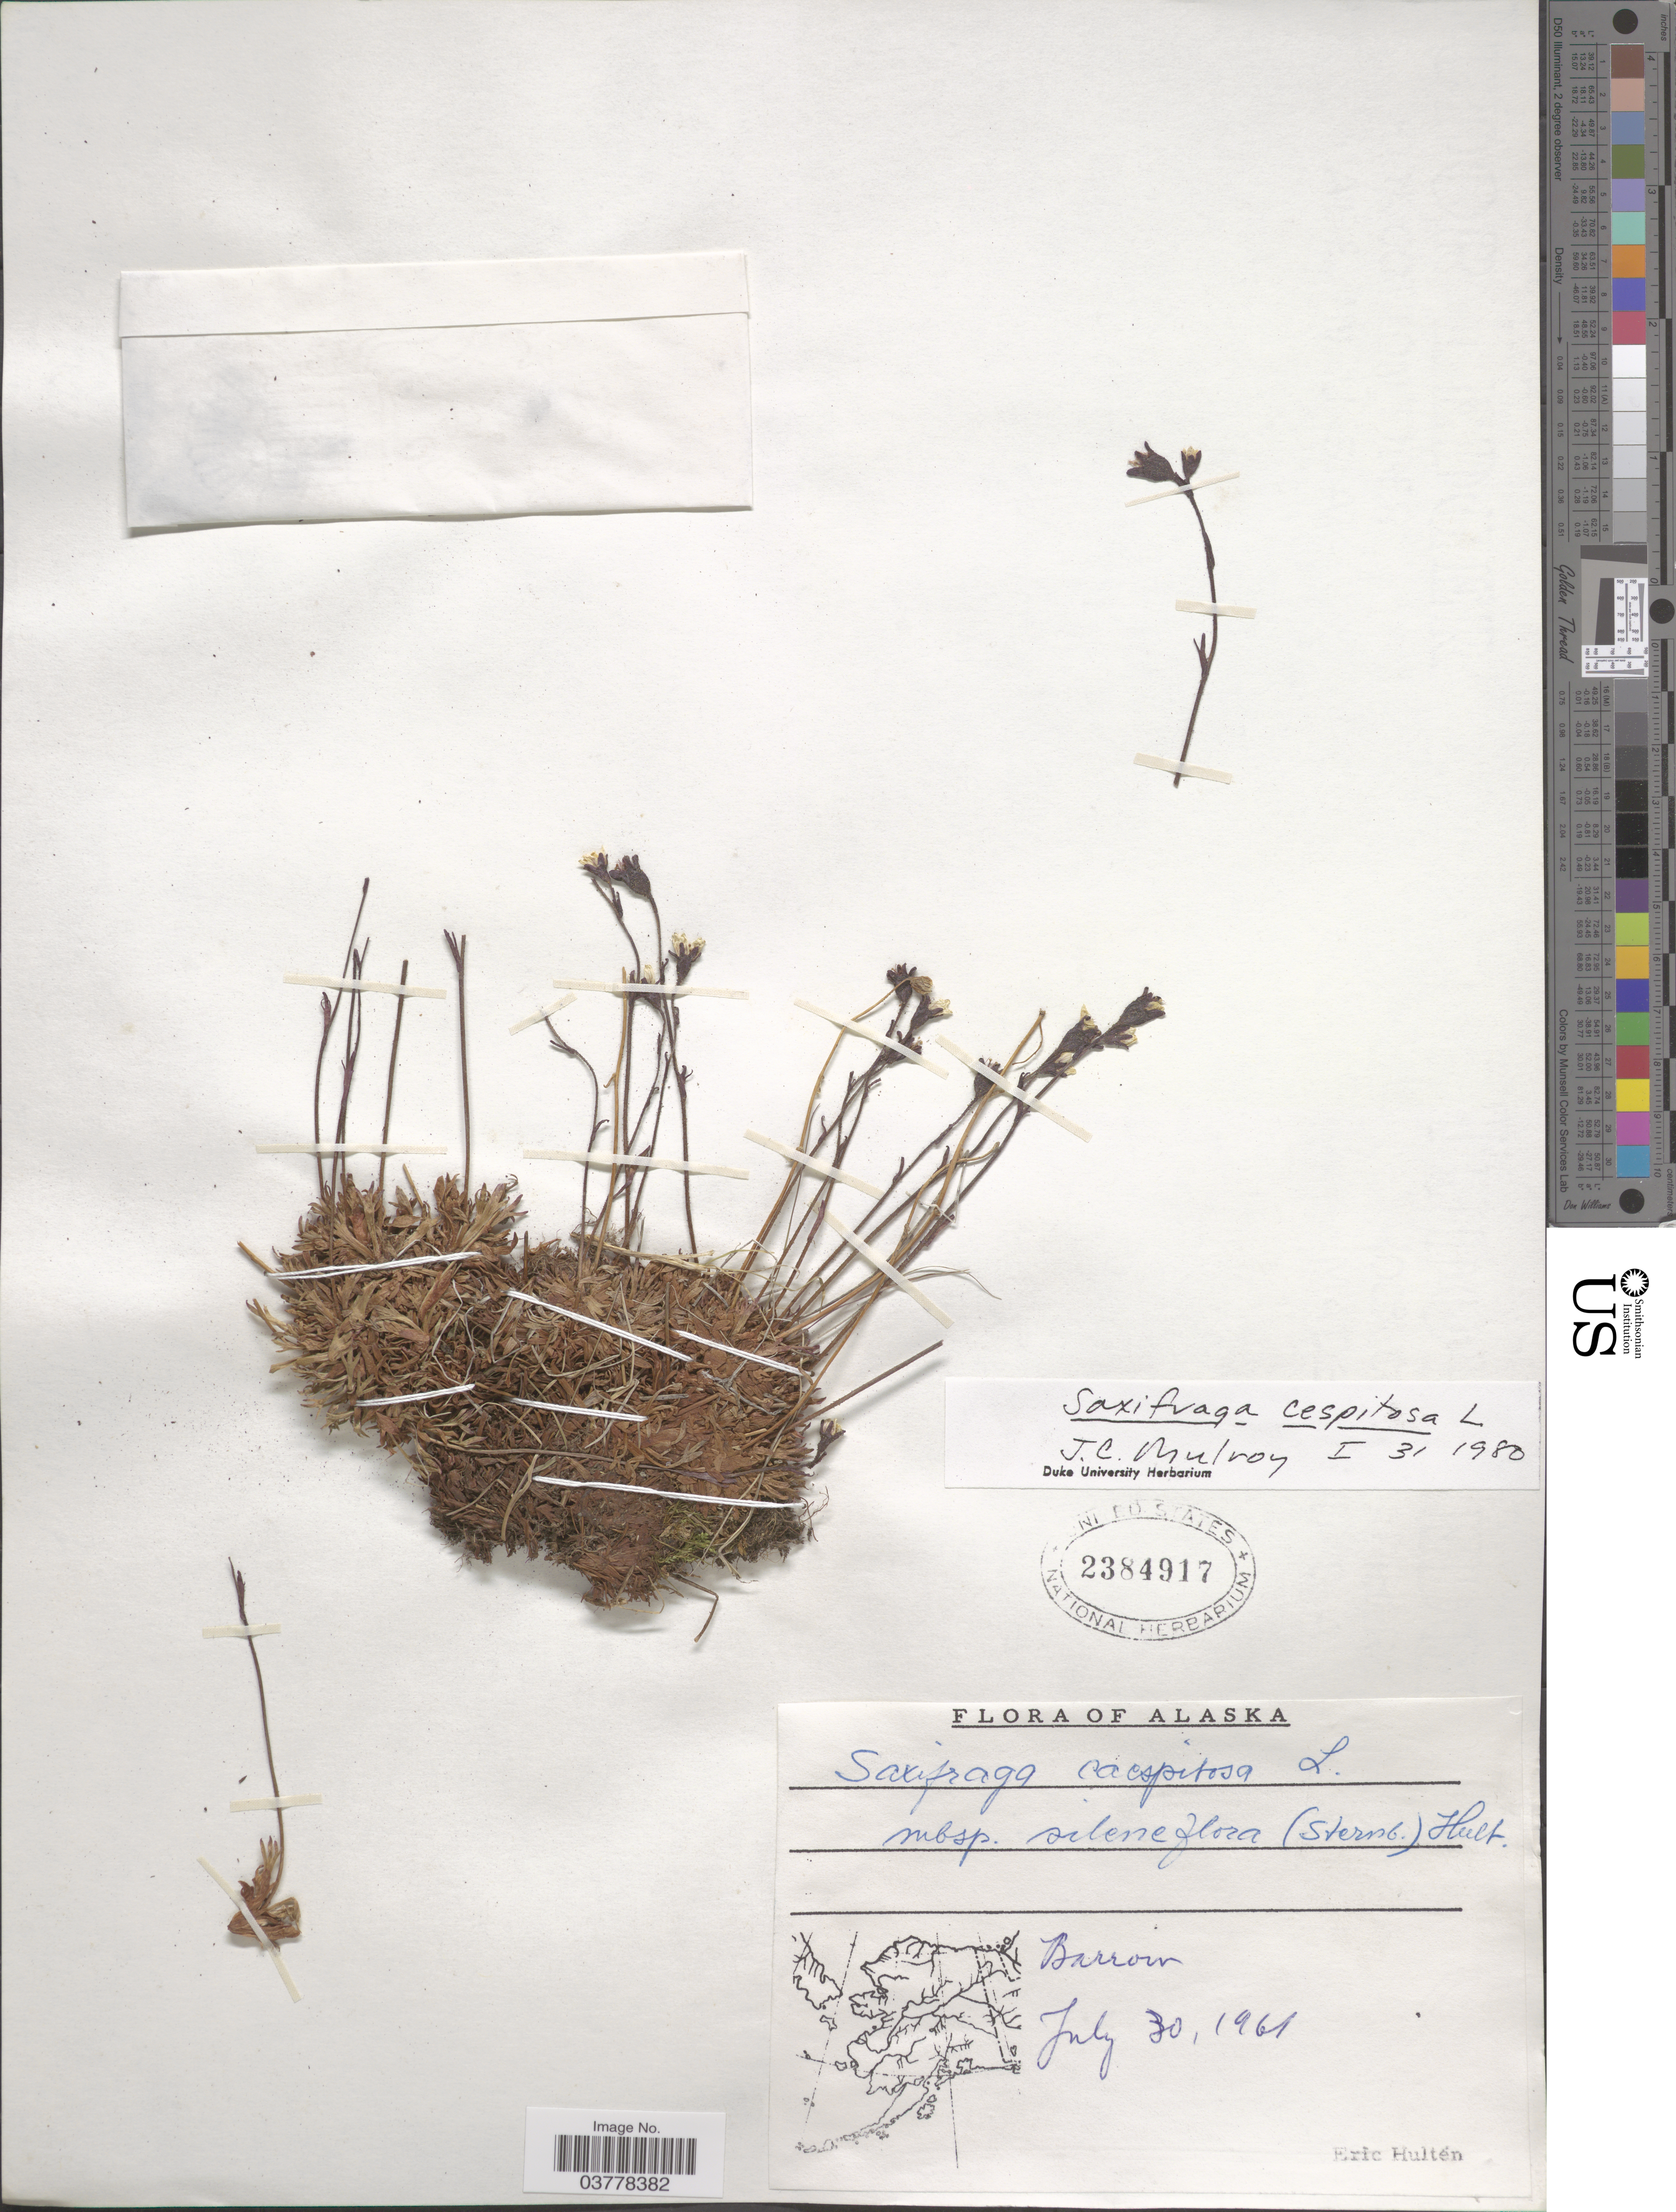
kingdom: Plantae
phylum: Tracheophyta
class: Magnoliopsida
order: Saxifragales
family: Saxifragaceae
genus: Saxifraga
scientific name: Saxifraga caespitosa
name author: L.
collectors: E. G. Hultén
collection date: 1961-07-30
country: United States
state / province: Alaska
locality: Barrow.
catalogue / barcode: US 2384917